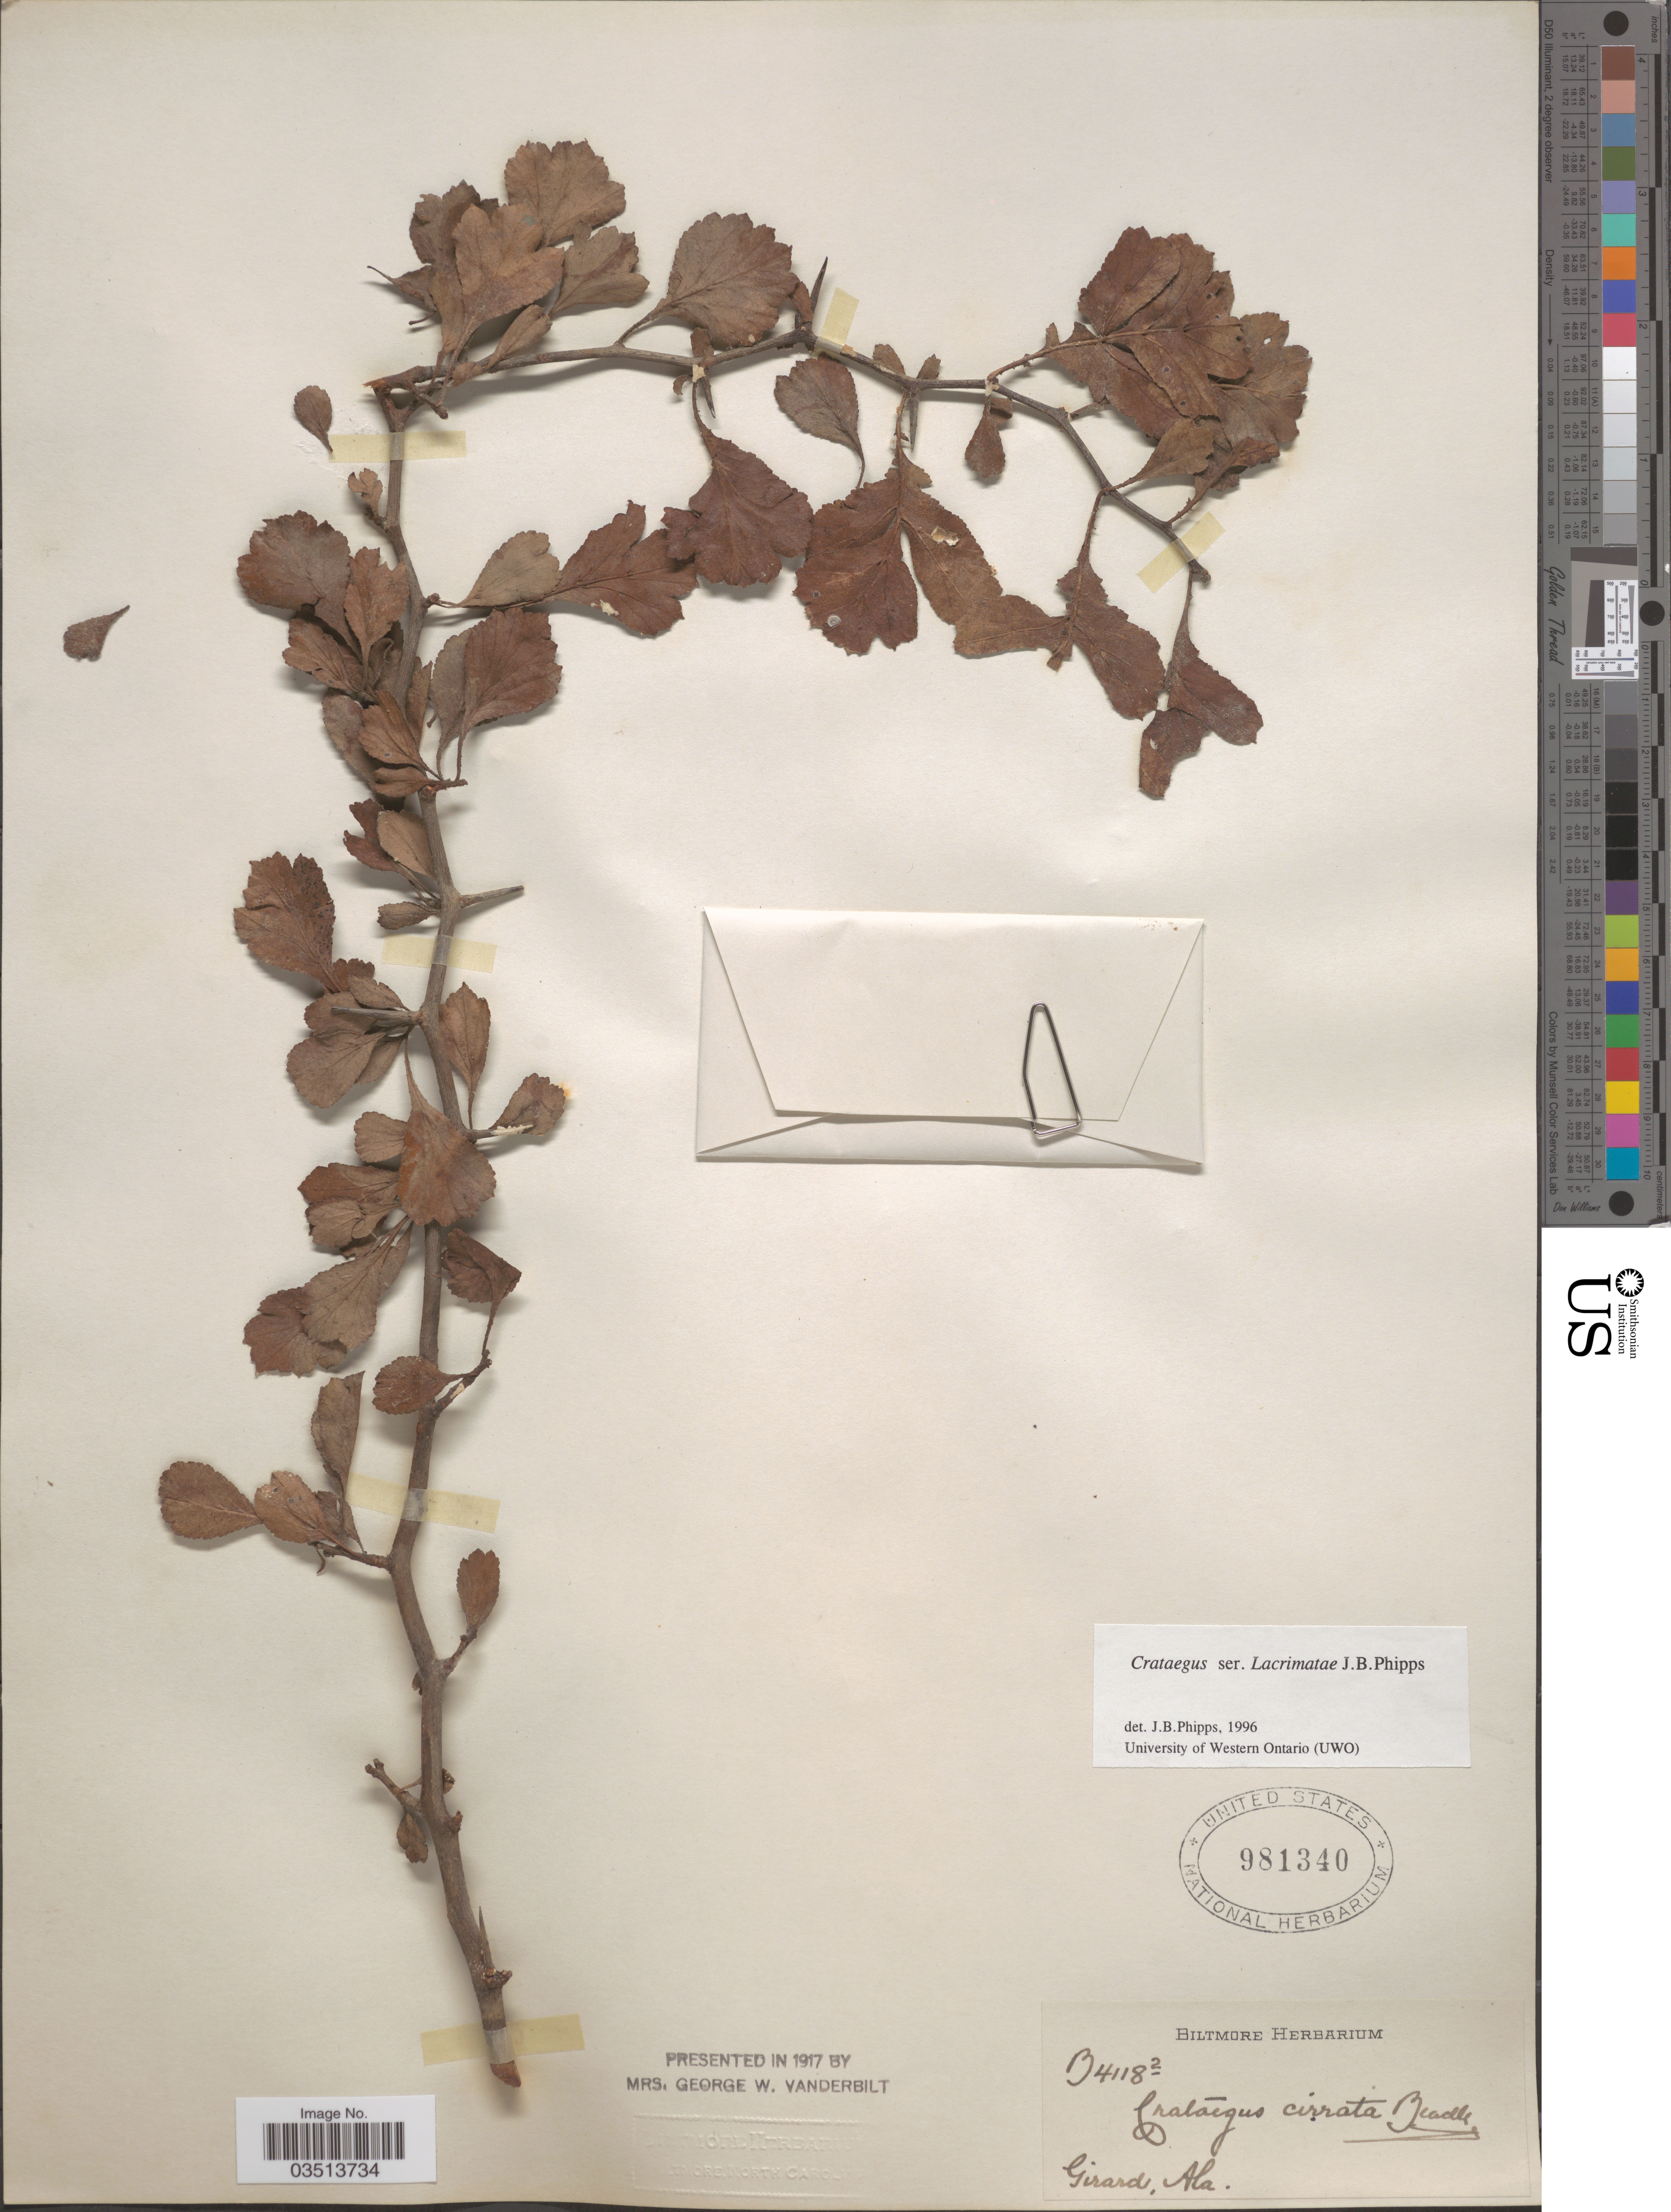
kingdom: Plantae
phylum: Tracheophyta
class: Magnoliopsida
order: Rosales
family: Rosaceae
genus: Crataegus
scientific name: Crataegus cirrata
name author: Beadle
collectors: ex herb. Biltmore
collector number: B4118²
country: United States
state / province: Alabama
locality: Girard.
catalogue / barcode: US 981340